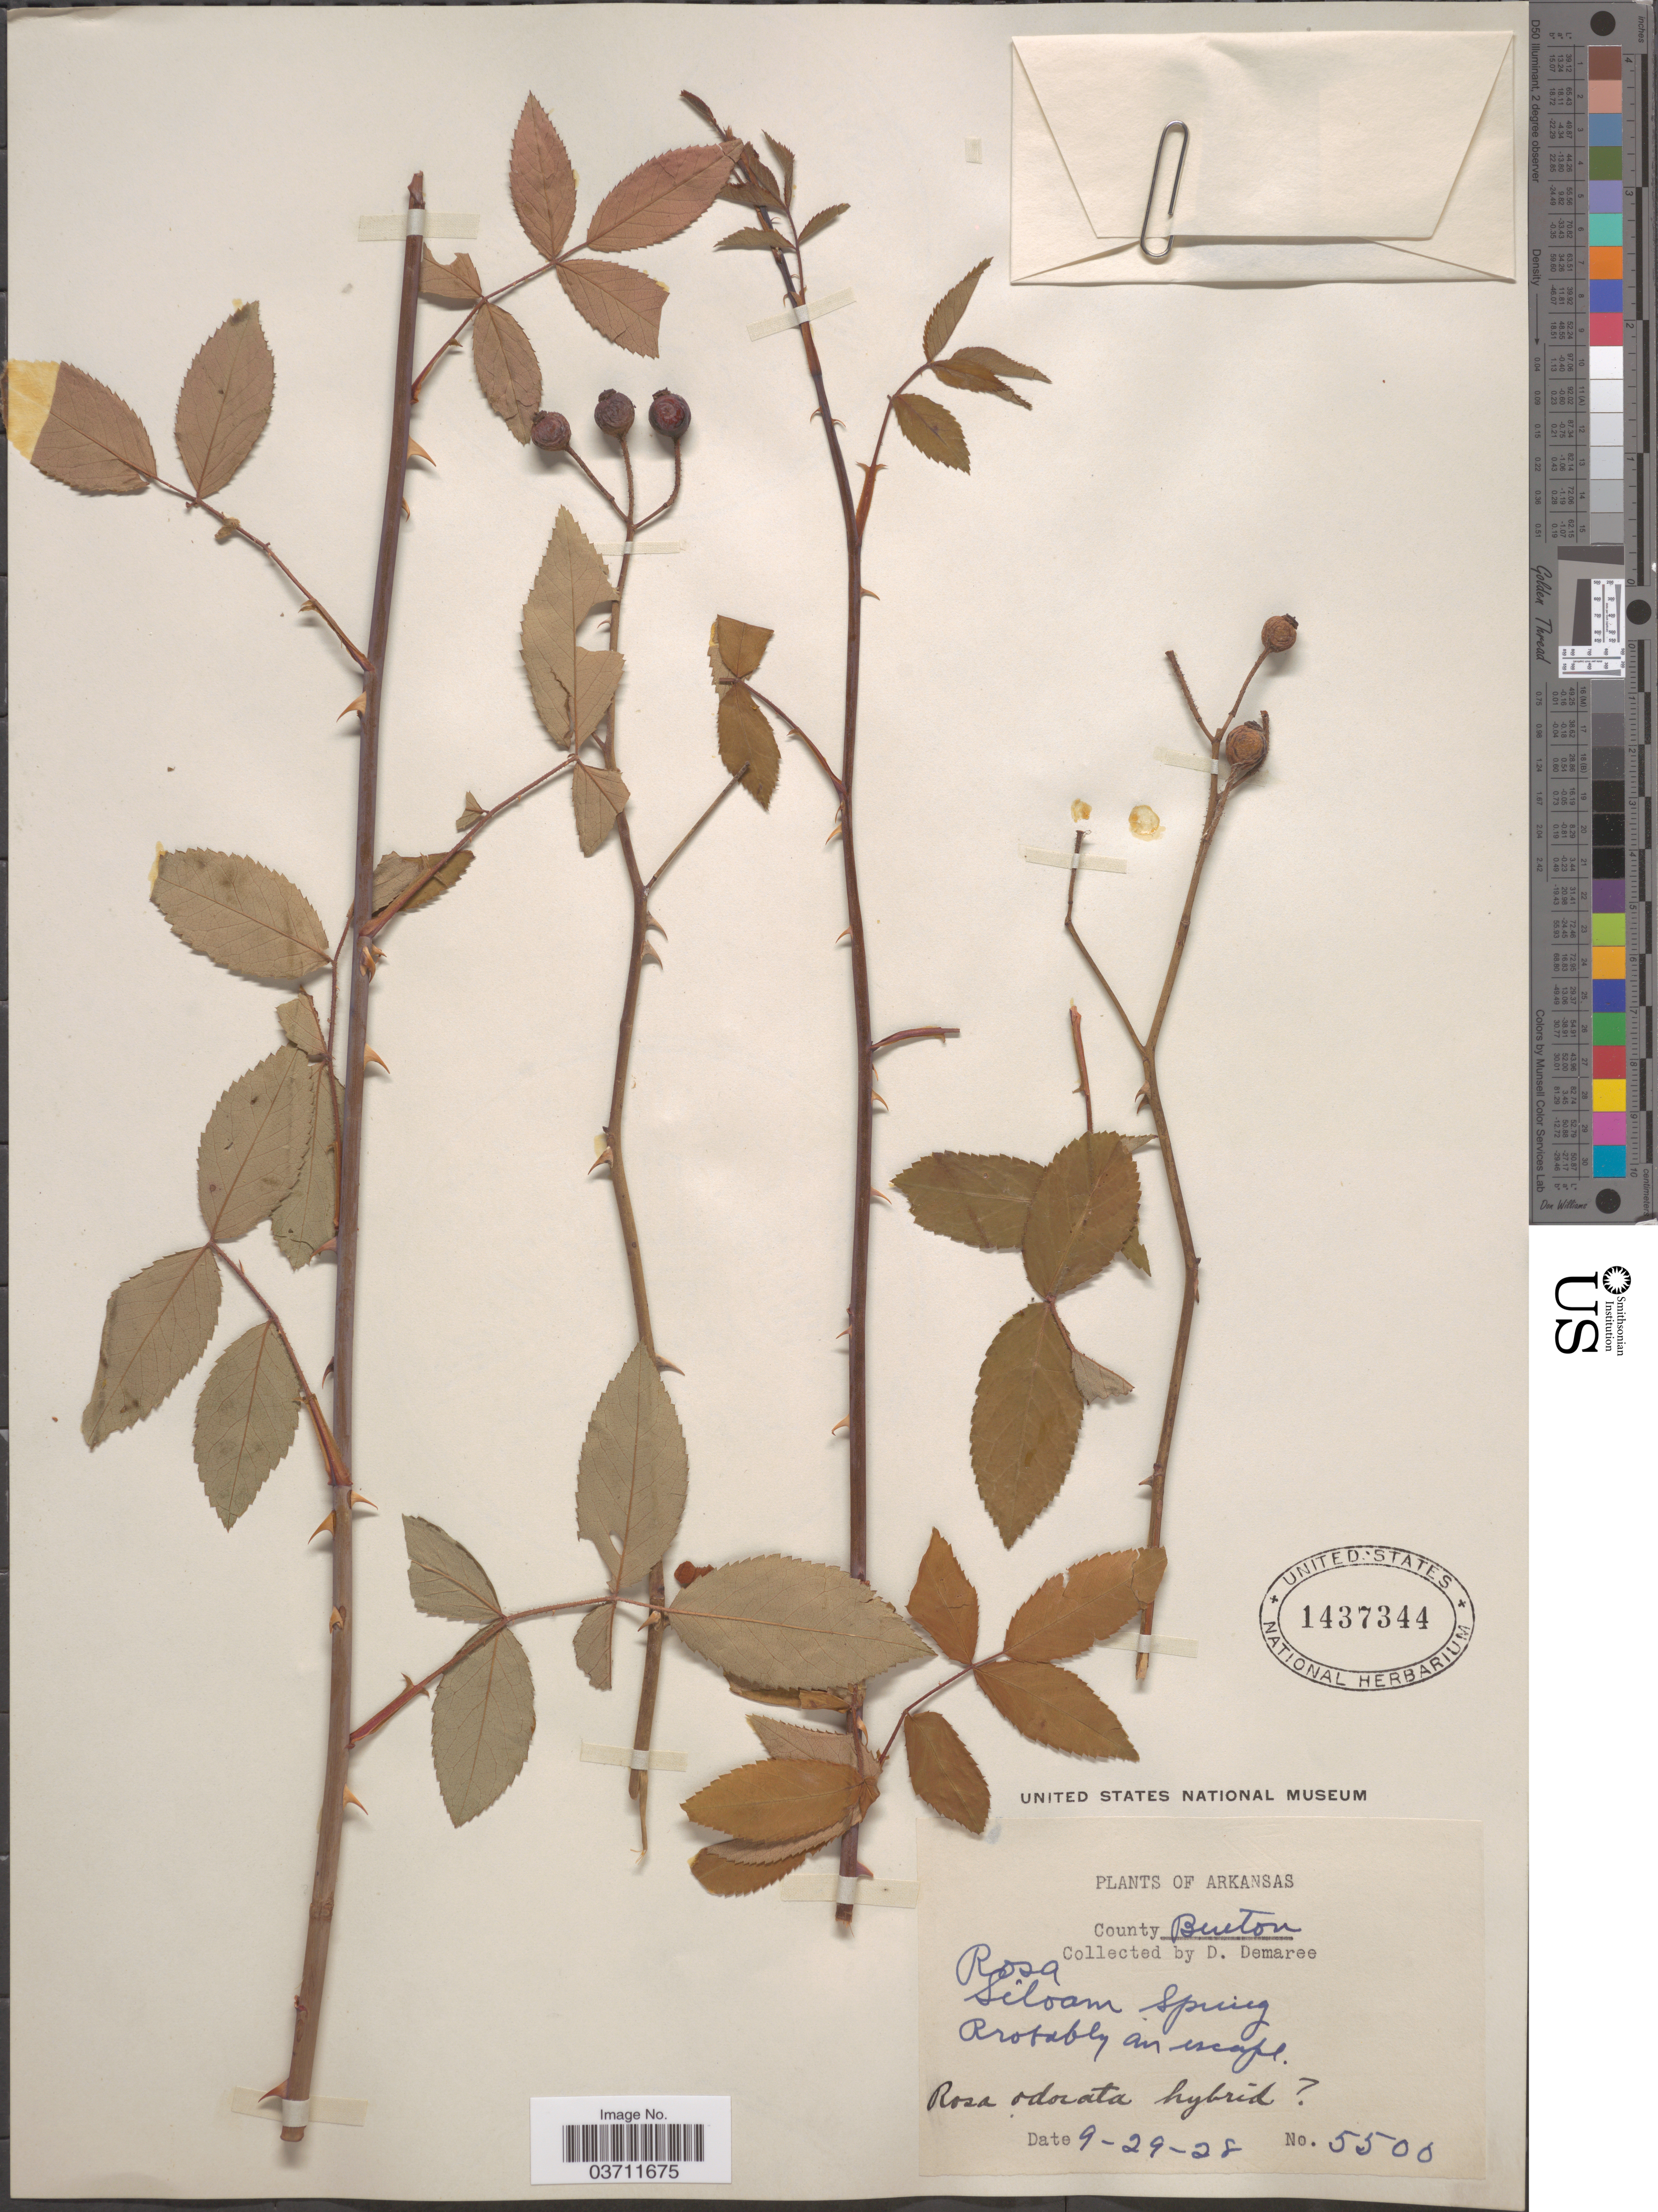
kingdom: Plantae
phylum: Tracheophyta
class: Magnoliopsida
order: Rosales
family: Rosaceae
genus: Rosa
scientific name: Rosa x odorata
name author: (Andrews) Sweet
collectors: D. Demaree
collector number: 5500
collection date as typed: Transcribed d/m/y: 29/9/28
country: United States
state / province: Arkansas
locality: County Benton, Siloam Spring.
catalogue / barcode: US 1437344